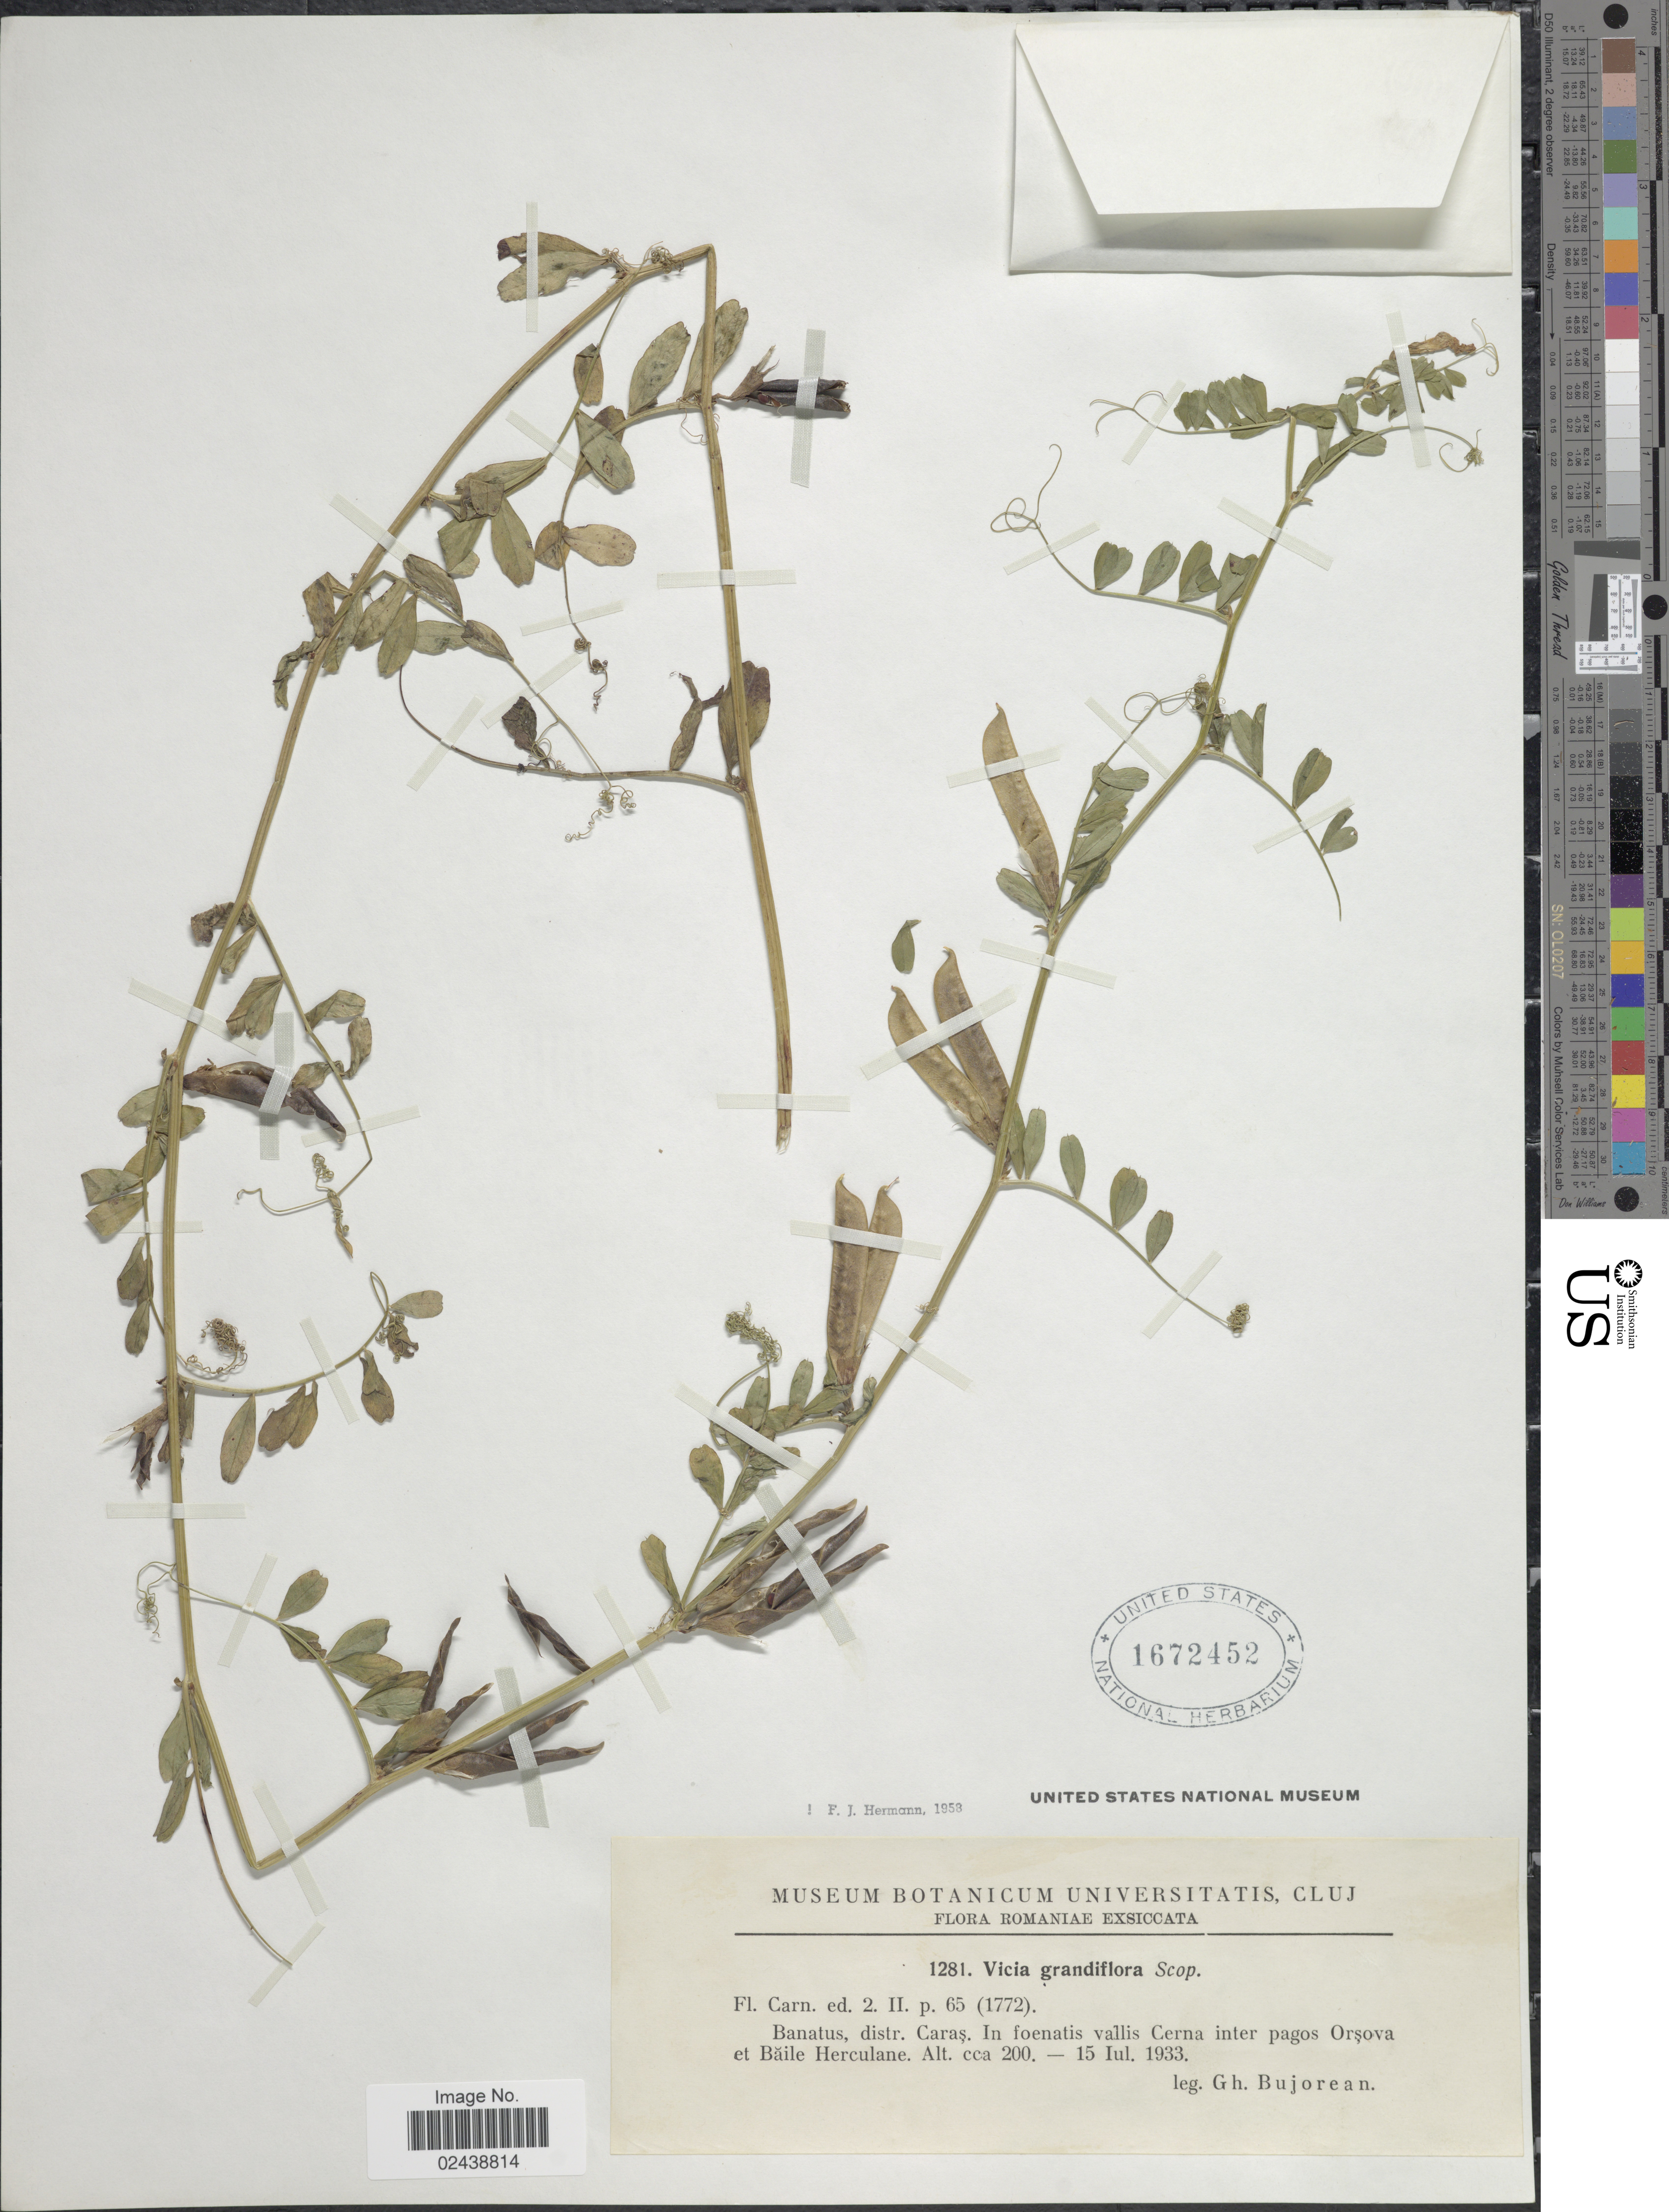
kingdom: Plantae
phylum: Tracheophyta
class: Magnoliopsida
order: Fabales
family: Fabaceae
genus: Vicia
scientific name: Vicia grandiflora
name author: Scop.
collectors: G. Bujorean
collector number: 1281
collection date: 1933-07-15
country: Romania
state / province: Caras-Severin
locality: Romaniae Exsiccata. Banatus, distr. Caras. In foenatis vallis Cerna inter pagos Orsova et Baile Herculane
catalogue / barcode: US 1672452